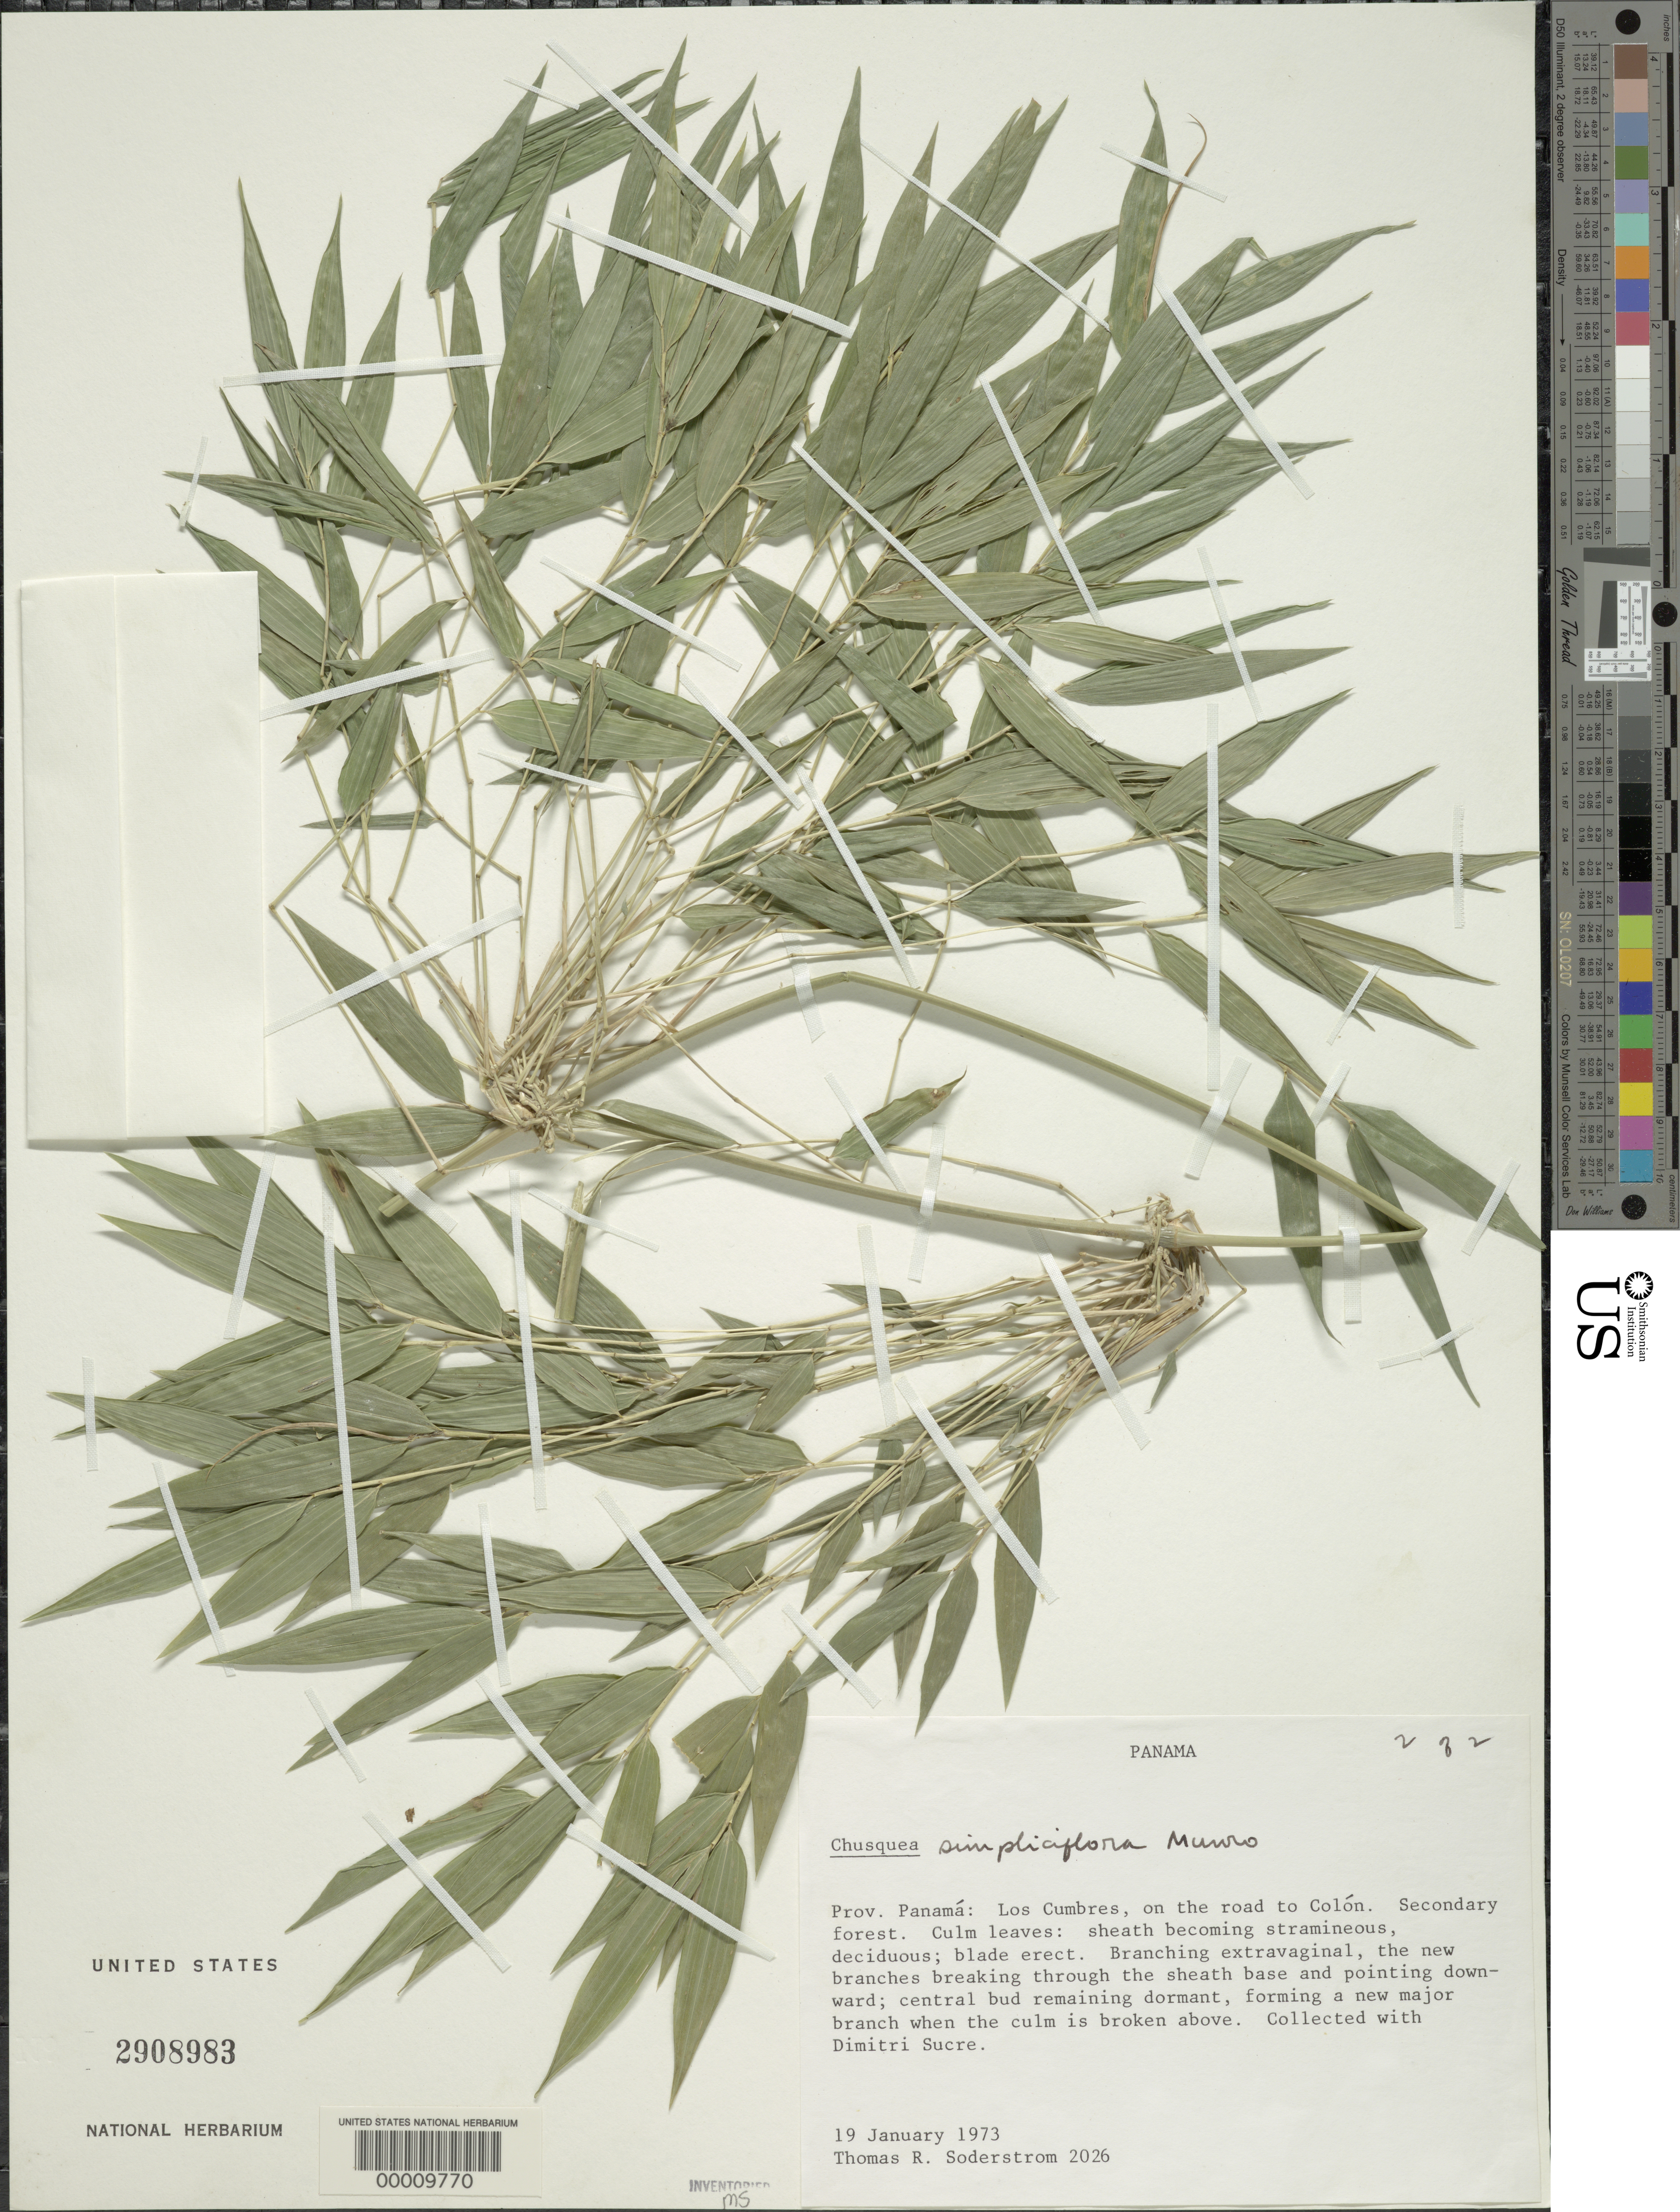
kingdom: Plantae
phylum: Tracheophyta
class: Liliopsida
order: Poales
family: Poaceae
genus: Chusquea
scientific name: Chusquea simpliciflora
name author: Munro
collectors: T. R. Soderstrom & D. Sucre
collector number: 2026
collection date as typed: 19 Jan 1973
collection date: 1973-01-19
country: Panama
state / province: Panamá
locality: Los Cumbes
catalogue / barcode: US 2908983